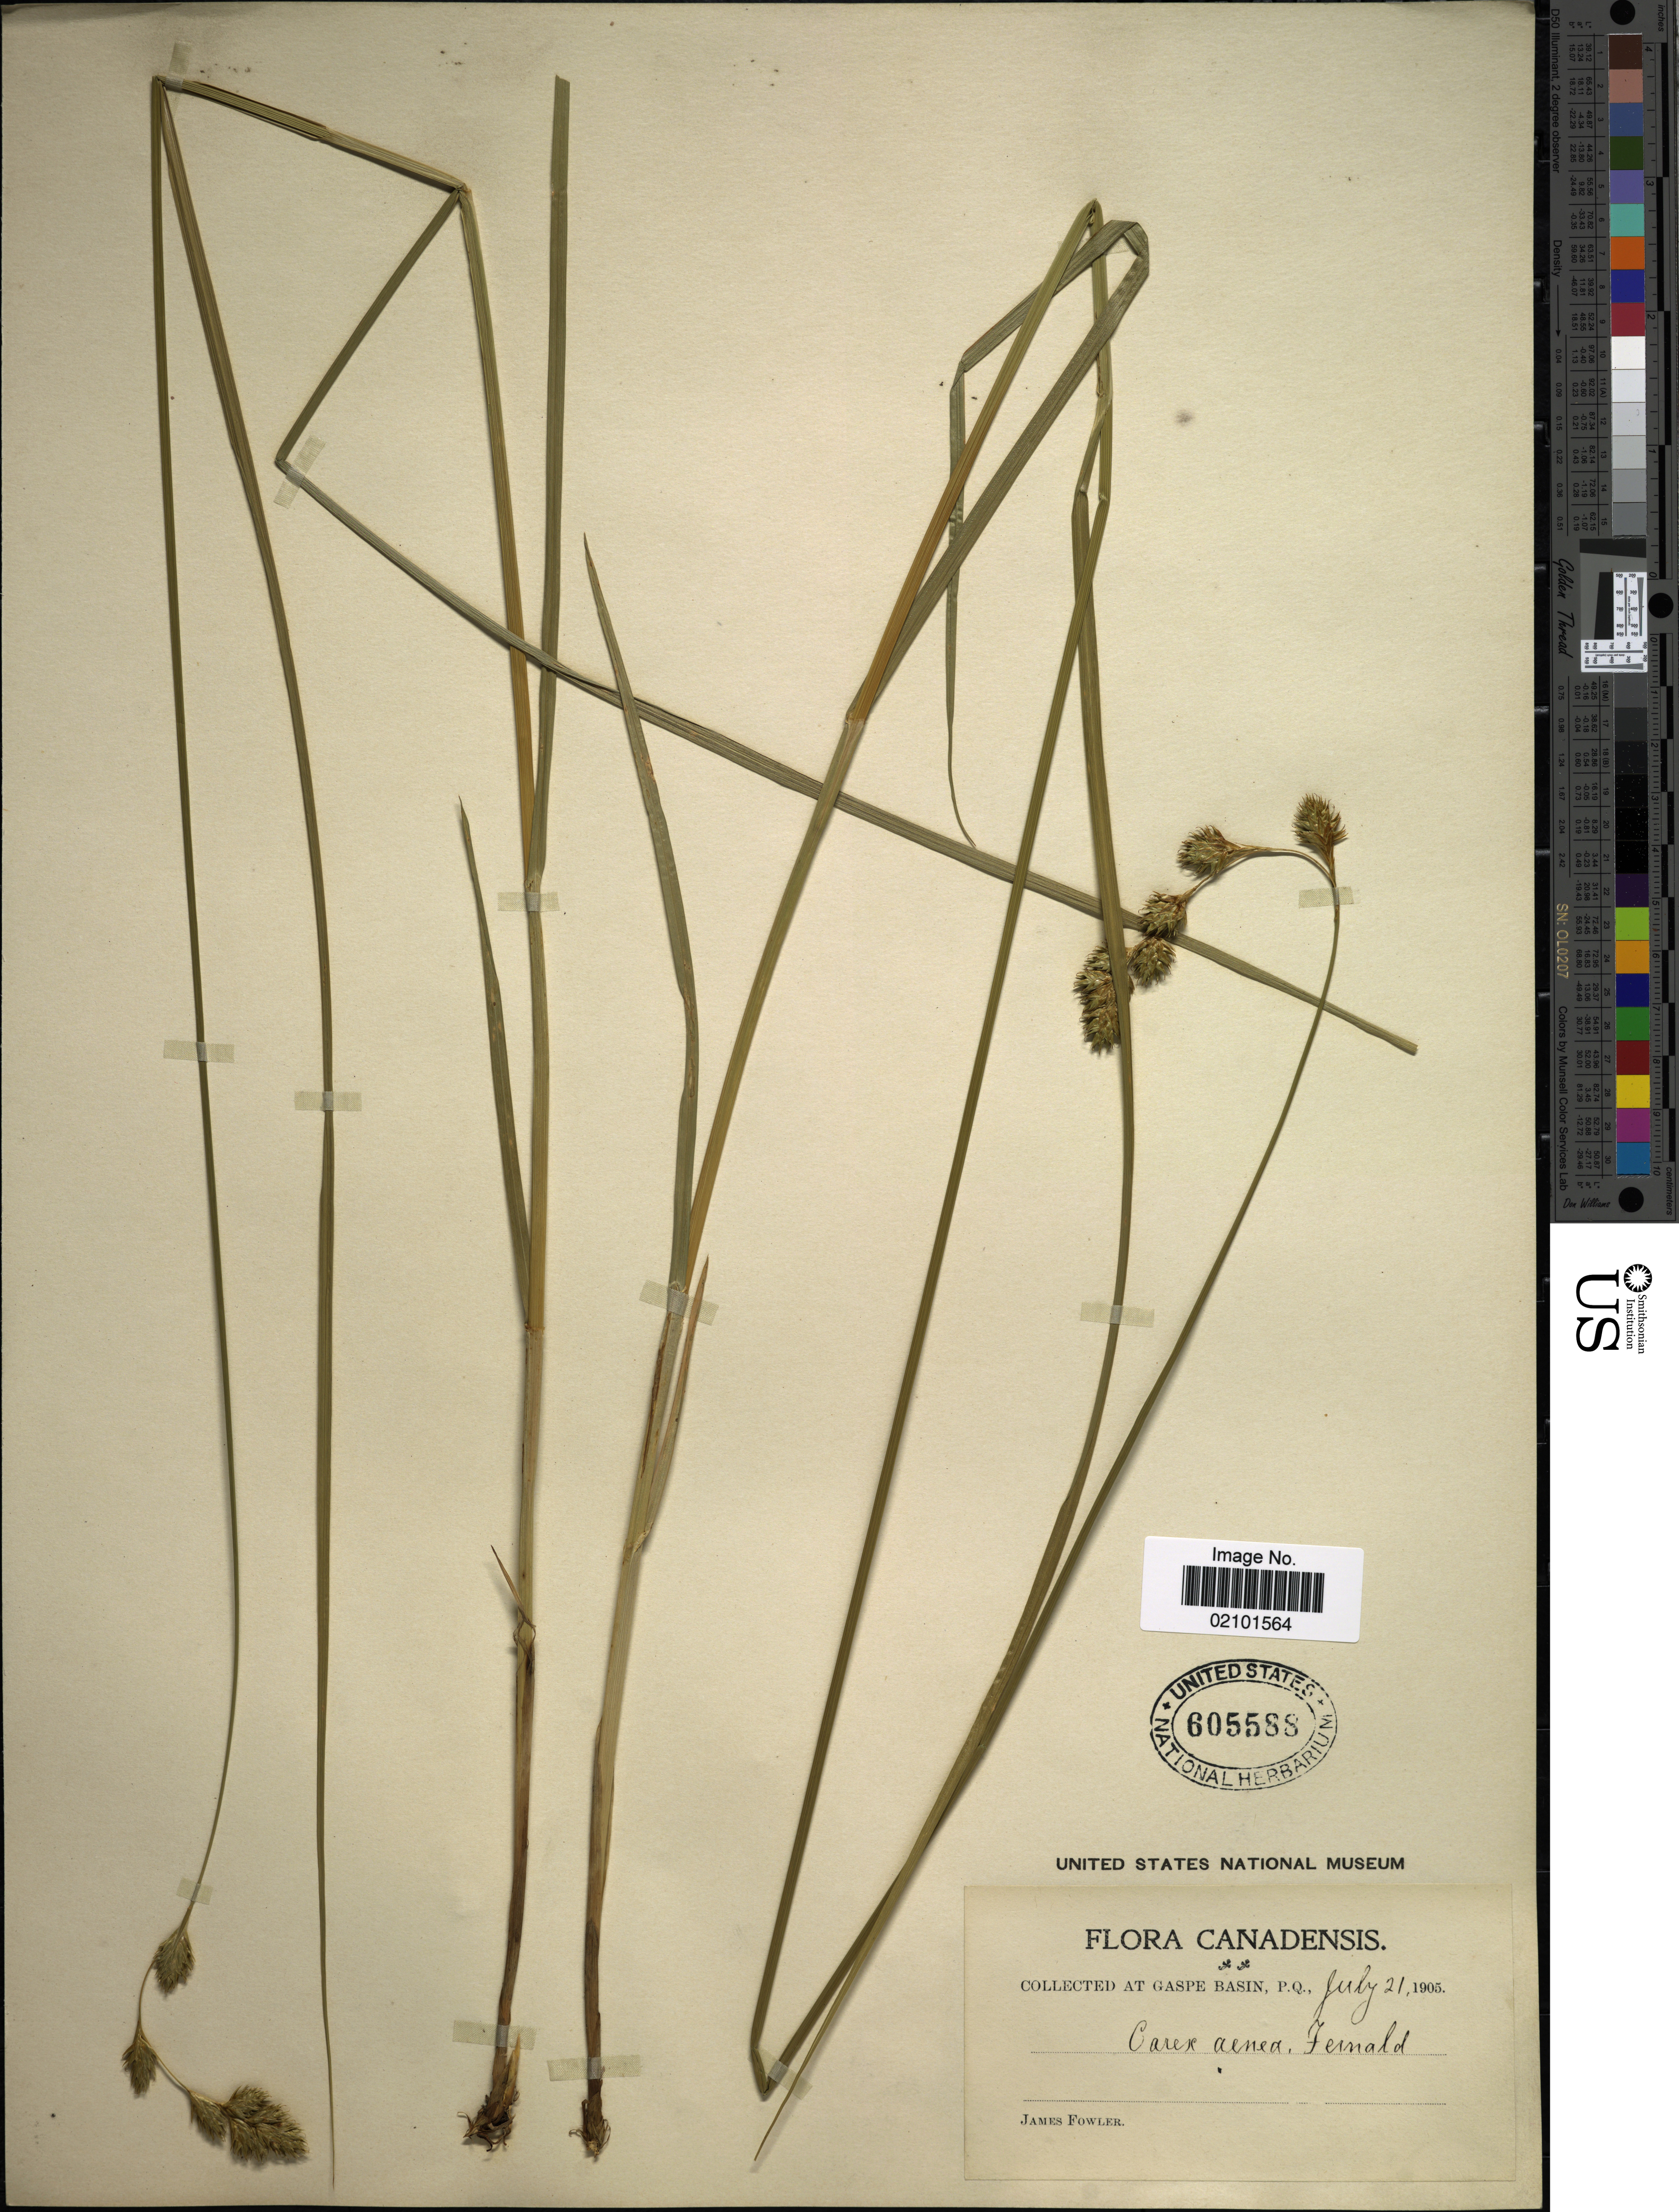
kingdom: Plantae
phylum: Tracheophyta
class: Liliopsida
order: Poales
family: Cyperaceae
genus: Carex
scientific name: Carex foenea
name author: Willd.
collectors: J. P. Fowler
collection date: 1905-07-21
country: Canada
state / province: Quebec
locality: At Gaspe Basin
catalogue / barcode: US 605588